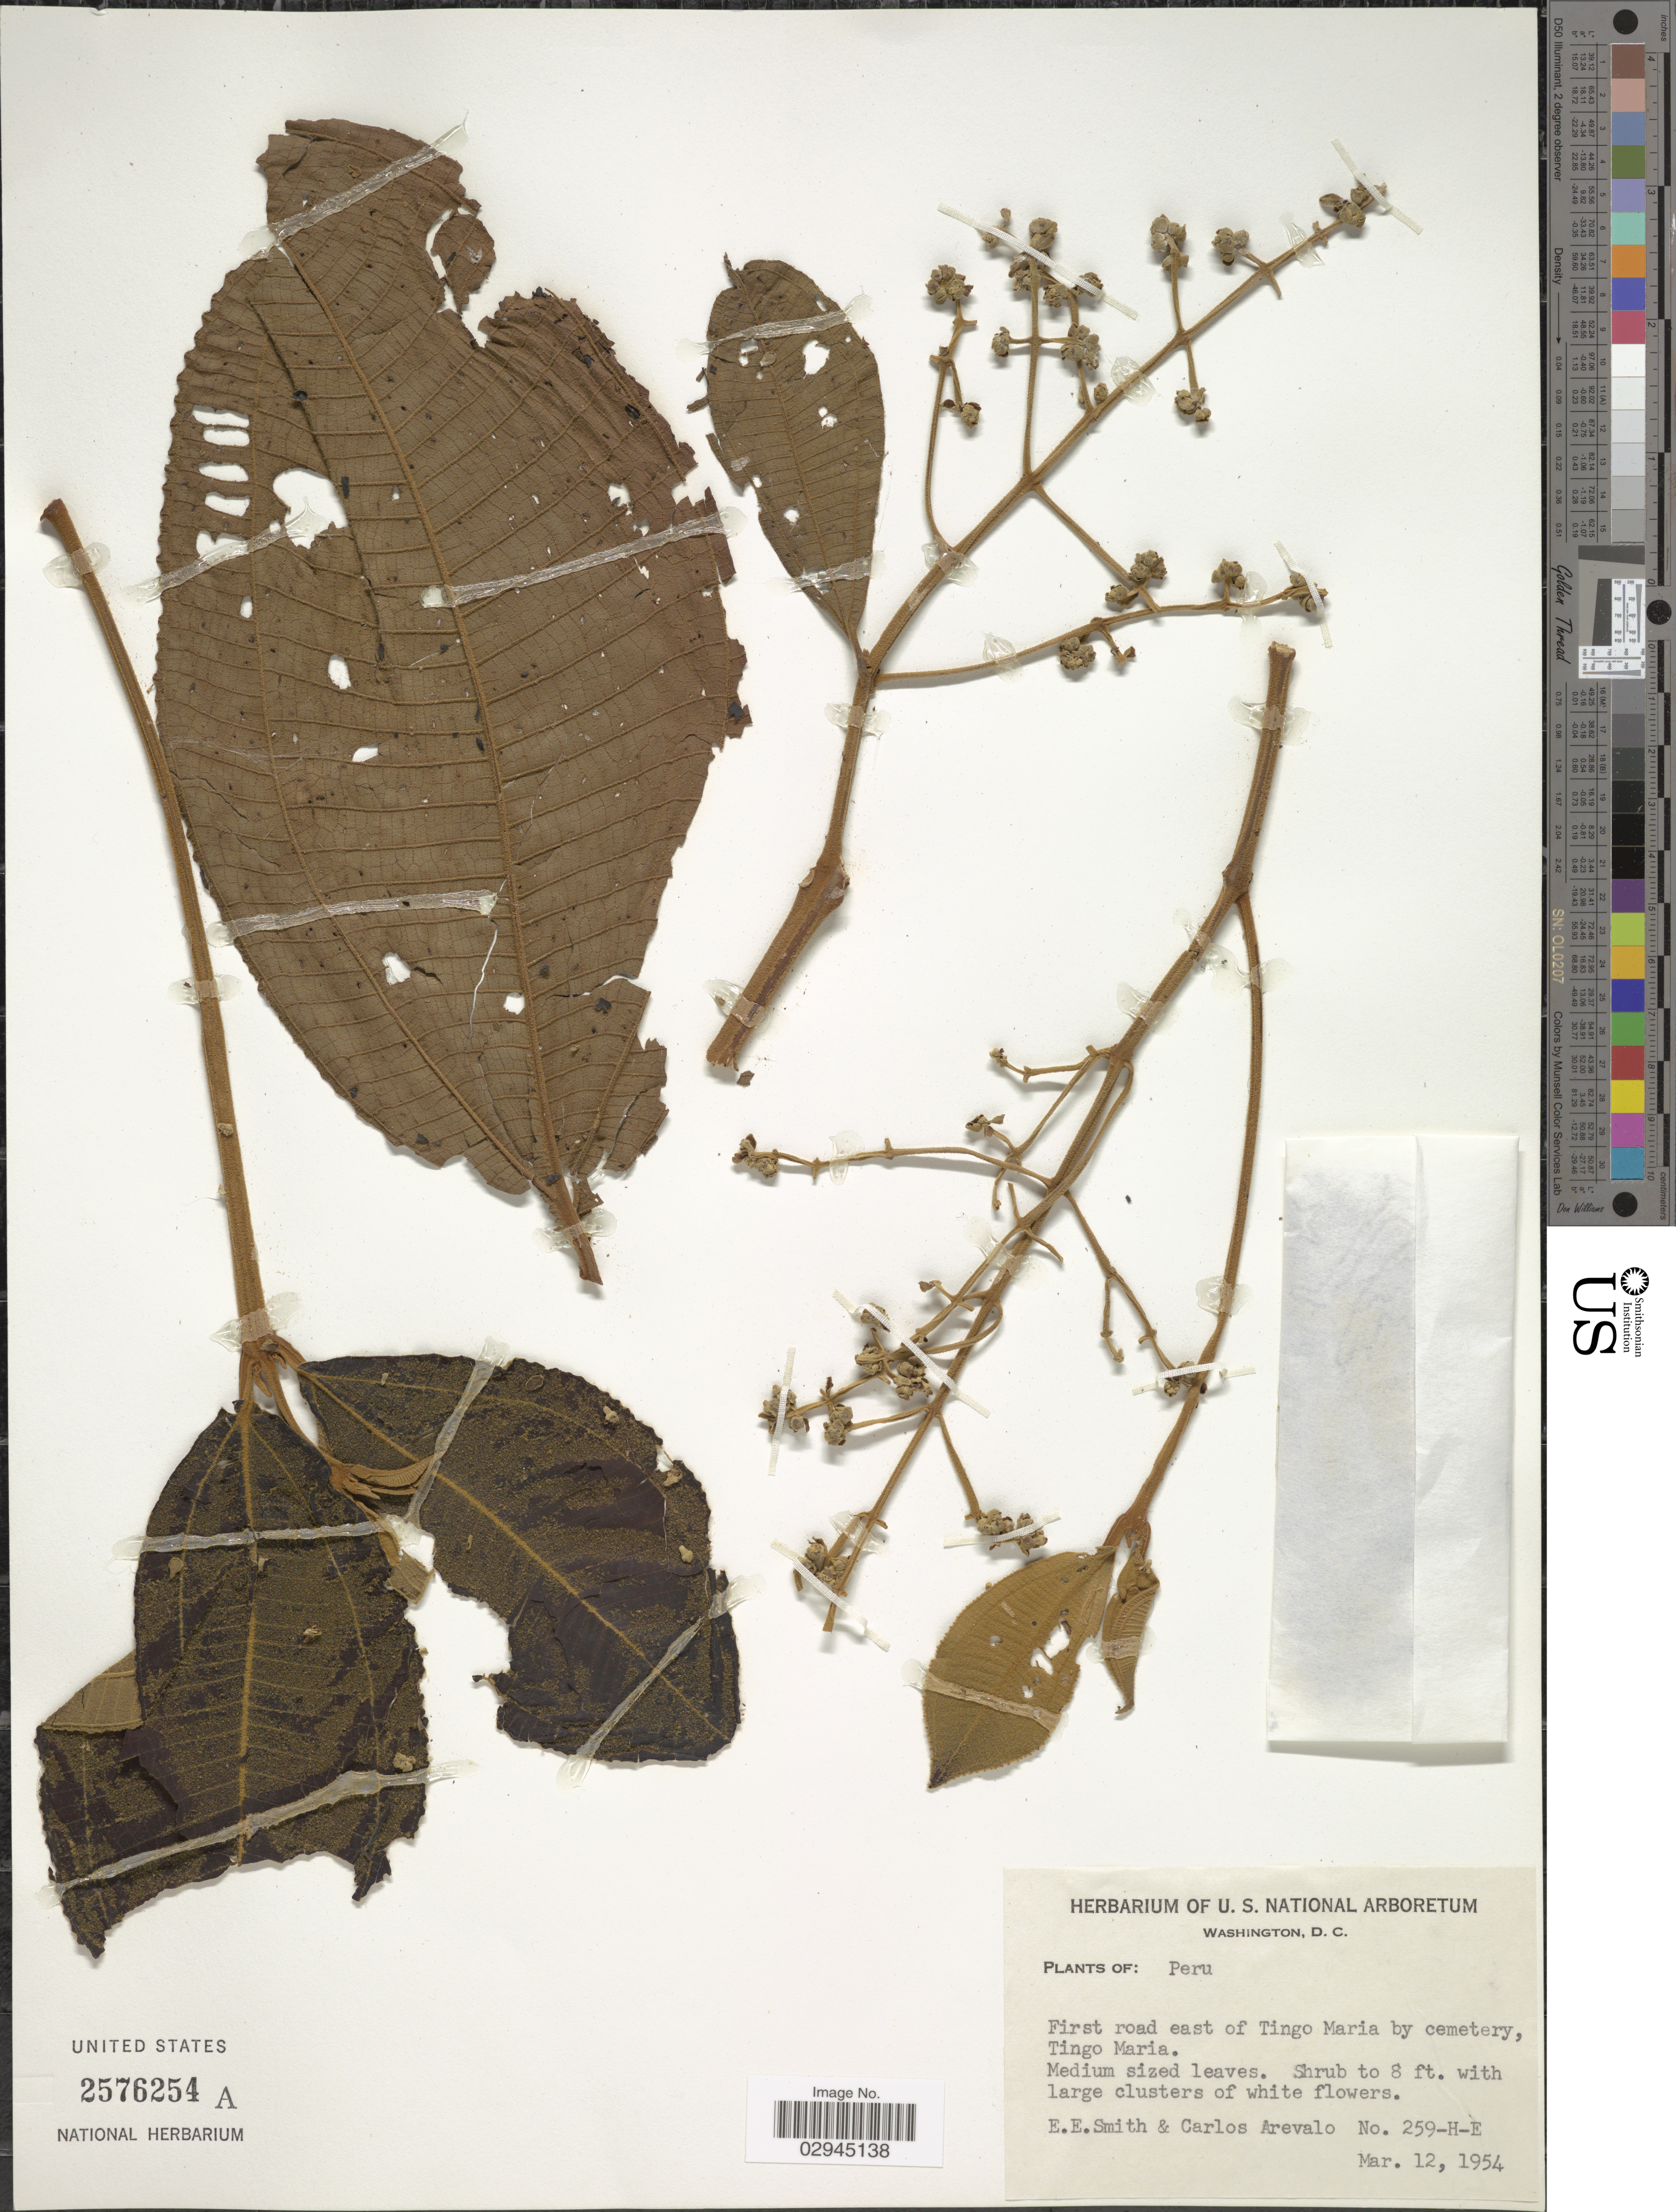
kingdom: Plantae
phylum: Tracheophyta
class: Magnoliopsida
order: Myrtales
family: Melastomataceae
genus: Miconia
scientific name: Miconia sp.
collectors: E. E. Smith & C. Arevalo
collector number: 259-H-E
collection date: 1954-03-12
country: Peru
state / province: Huánuco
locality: First road east of Tingo Maria by cemetery, Tingo Maria.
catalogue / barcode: US 2576254A